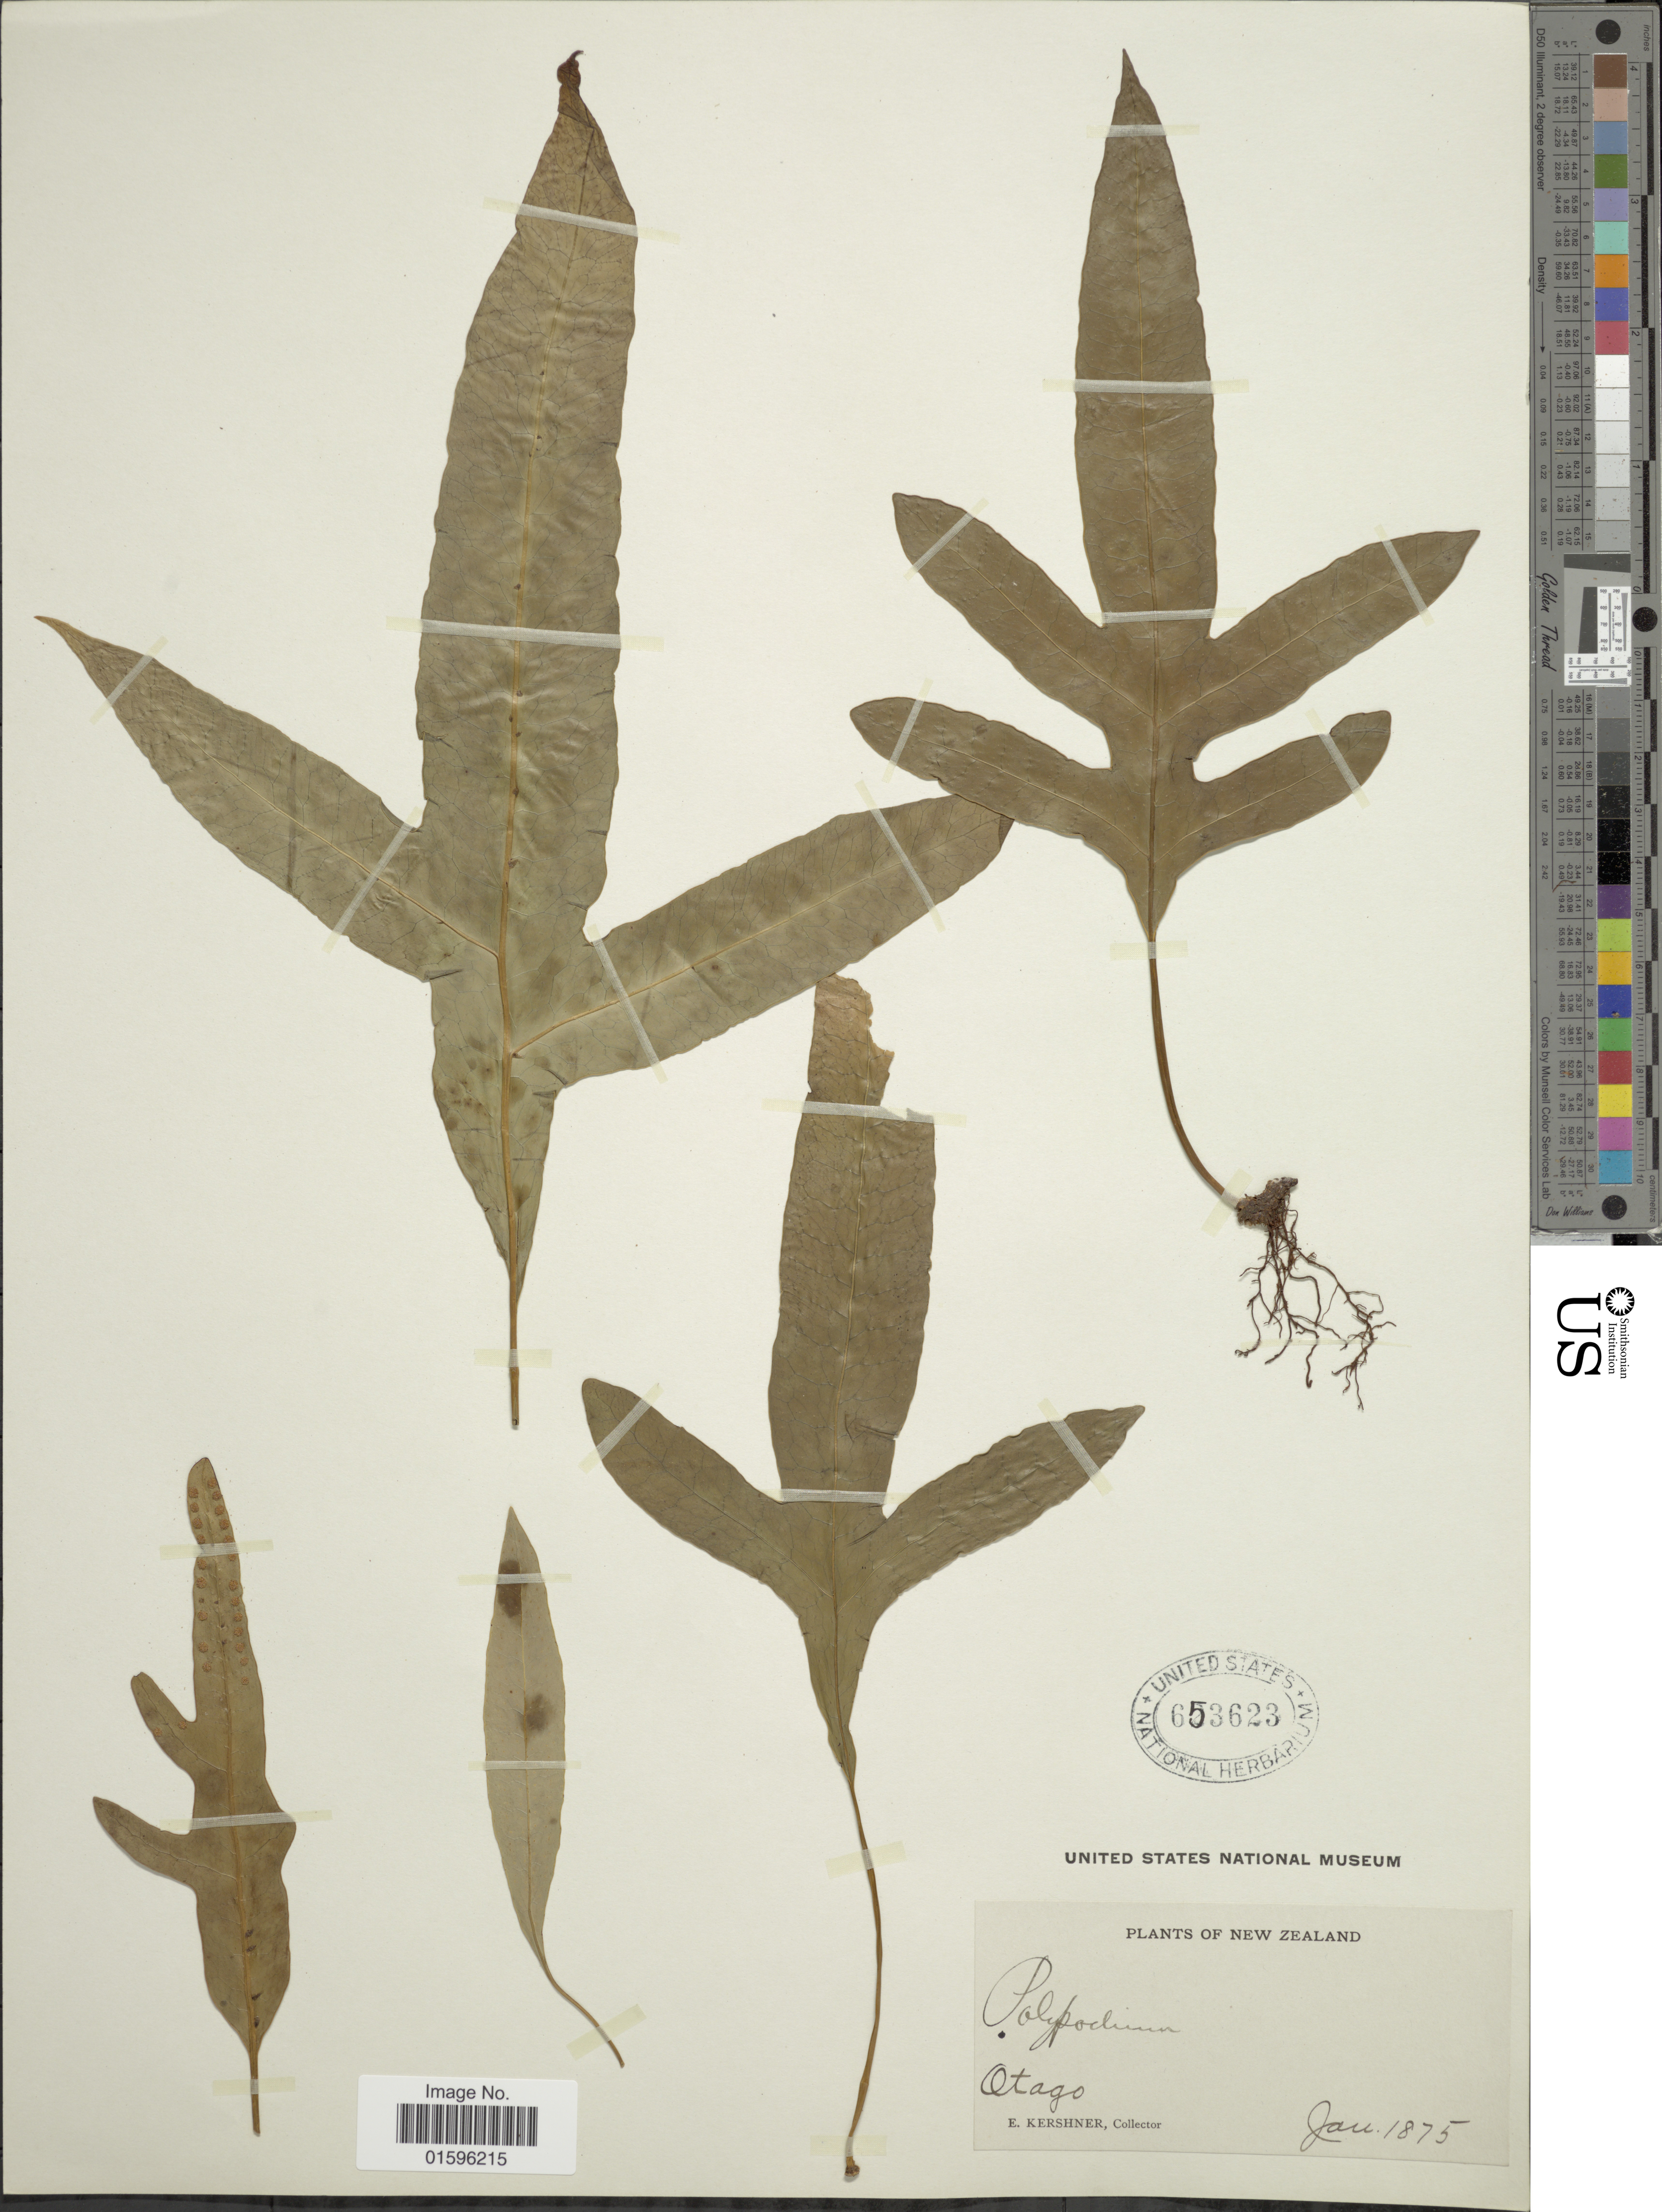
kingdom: Plantae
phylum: Tracheophyta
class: Polypodiopsida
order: Polypodiales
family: Polypodiaceae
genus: Polypodium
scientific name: Polypodium diversifolium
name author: Sw.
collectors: E. Kershner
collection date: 1875-01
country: New Zealand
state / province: Otago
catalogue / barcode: US 653623